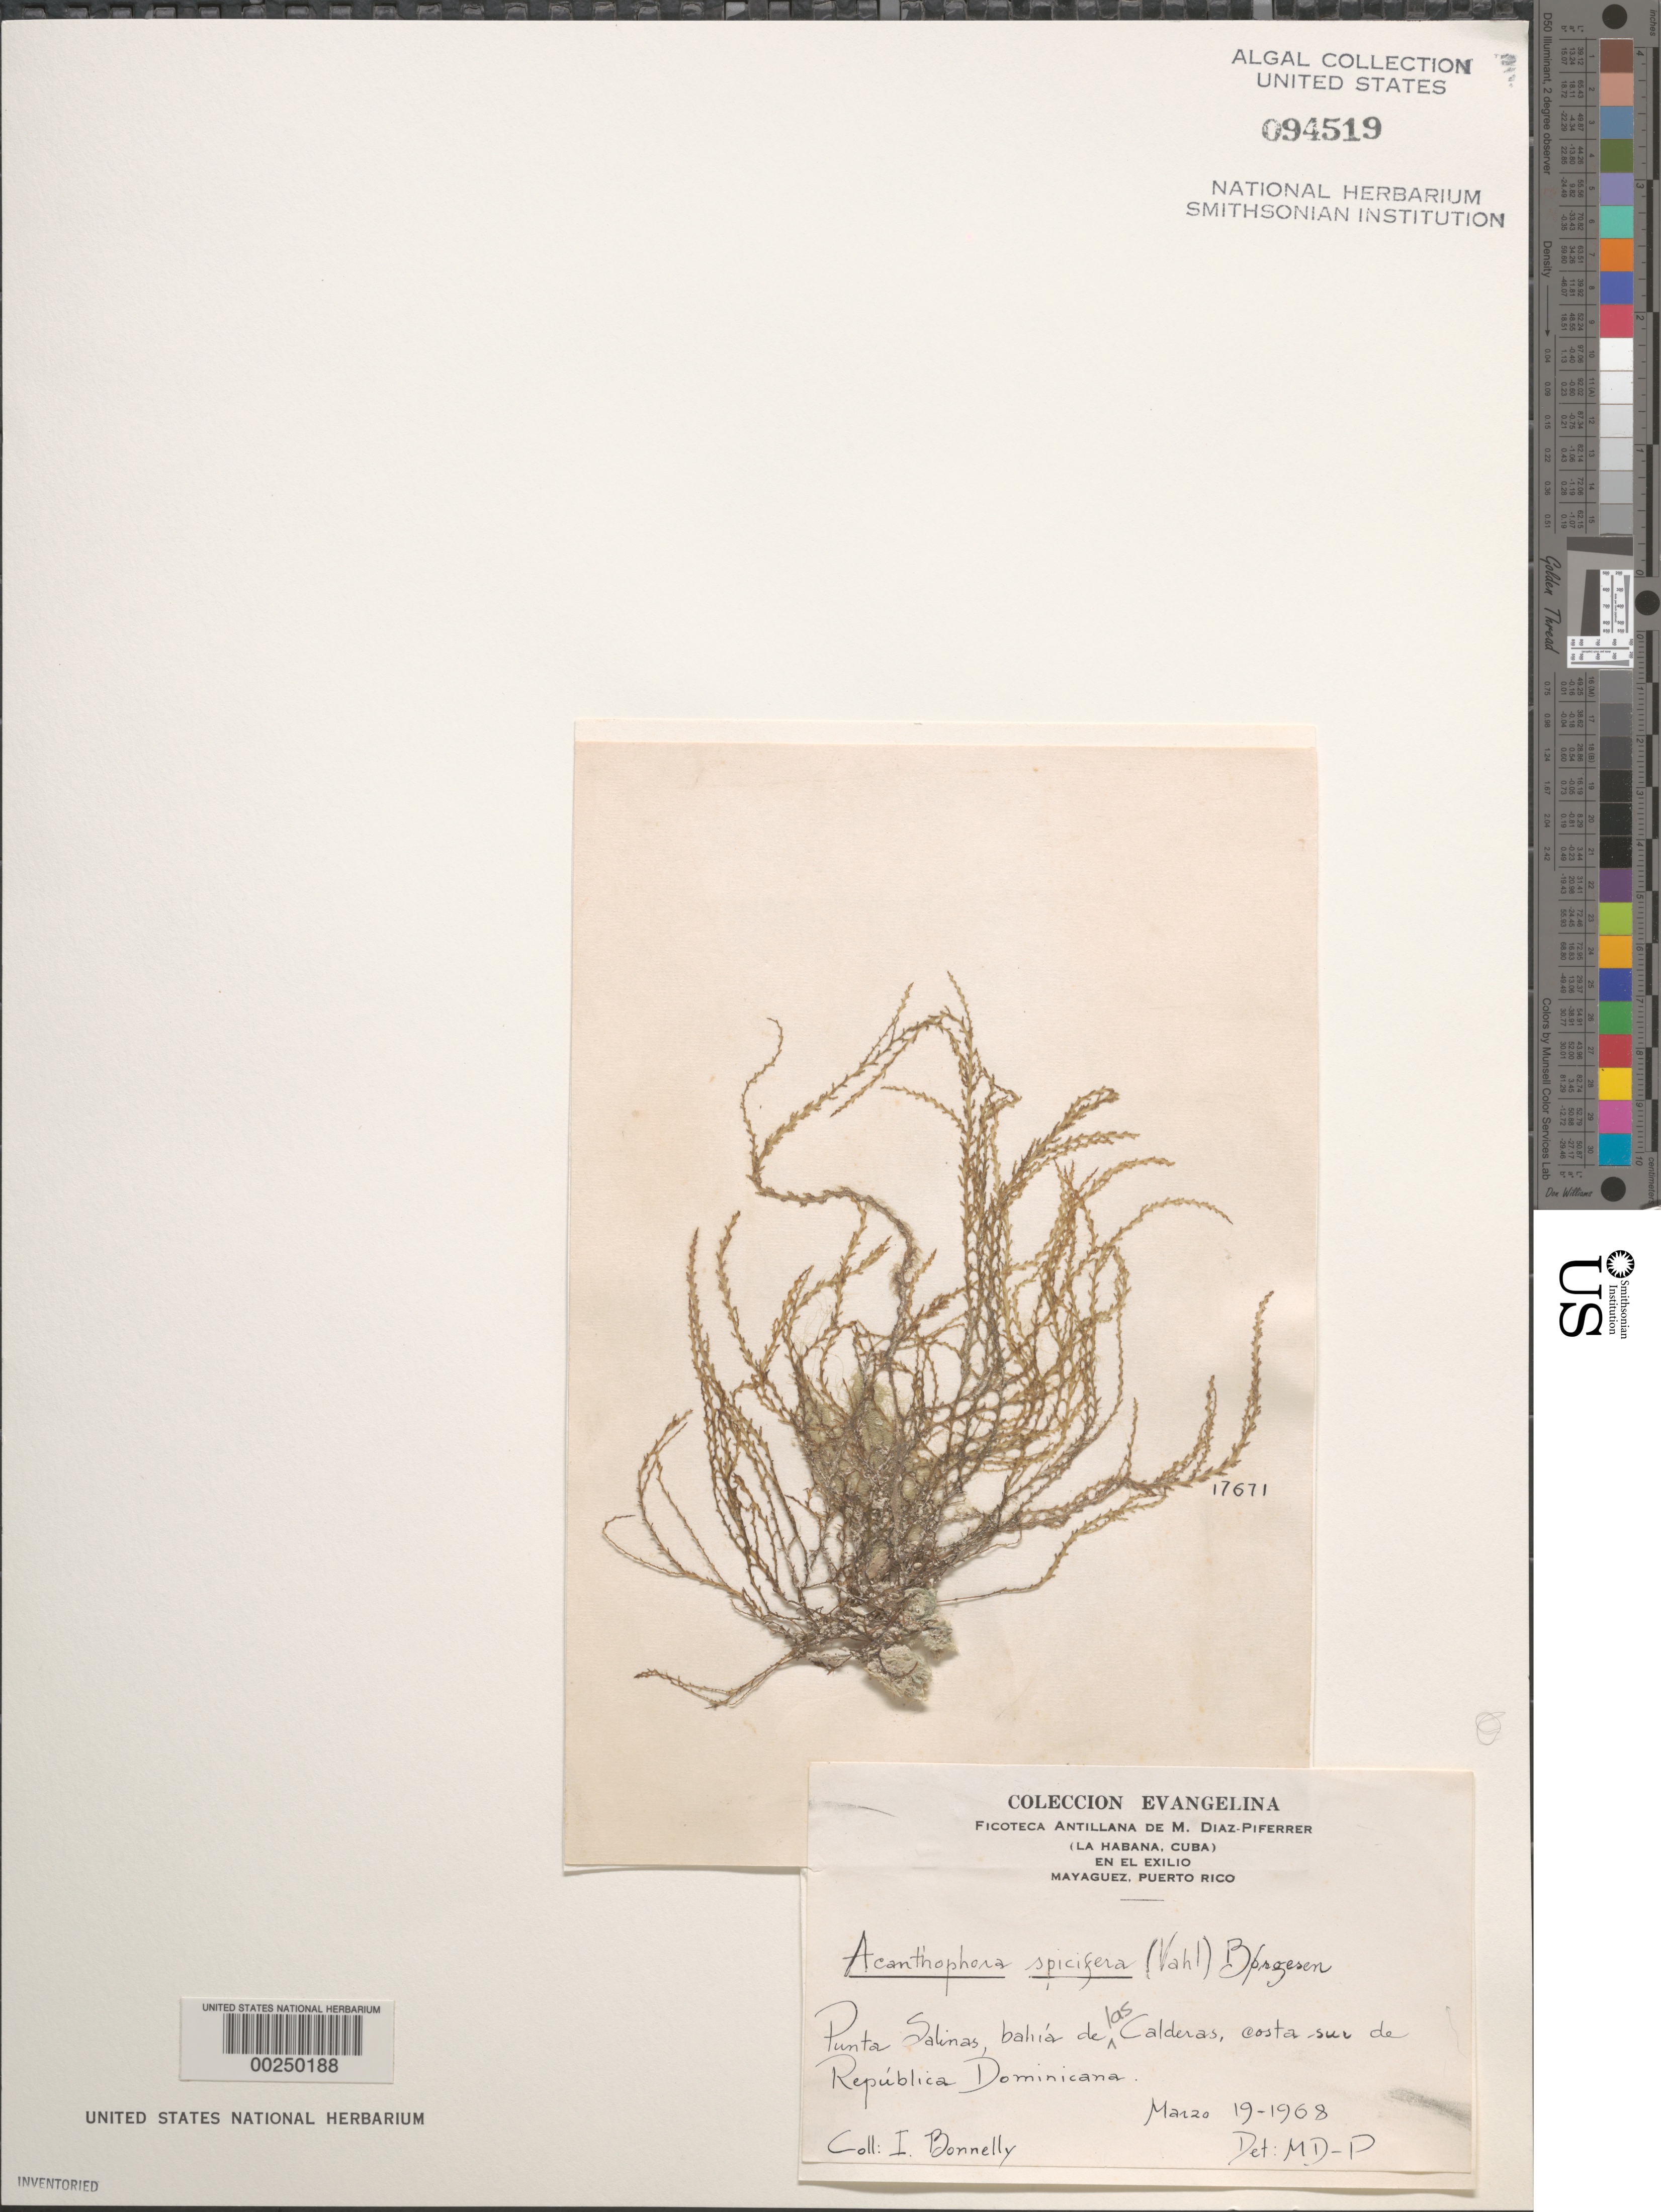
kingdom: Plantae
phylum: Rhodophyta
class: Florideophyceae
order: Ceramiales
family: Rhodomelaceae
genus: Acanthophora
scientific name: Acanthophora spicifera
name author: (Vahl) Børgesen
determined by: Diaz-Piferrer, M.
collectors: I. Bonnelly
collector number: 17671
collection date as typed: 19 Mar 1968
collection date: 1968-03-19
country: Dominican Republic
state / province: Peravia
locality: Punta salinas, bahia de las calderas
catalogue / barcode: US 94519